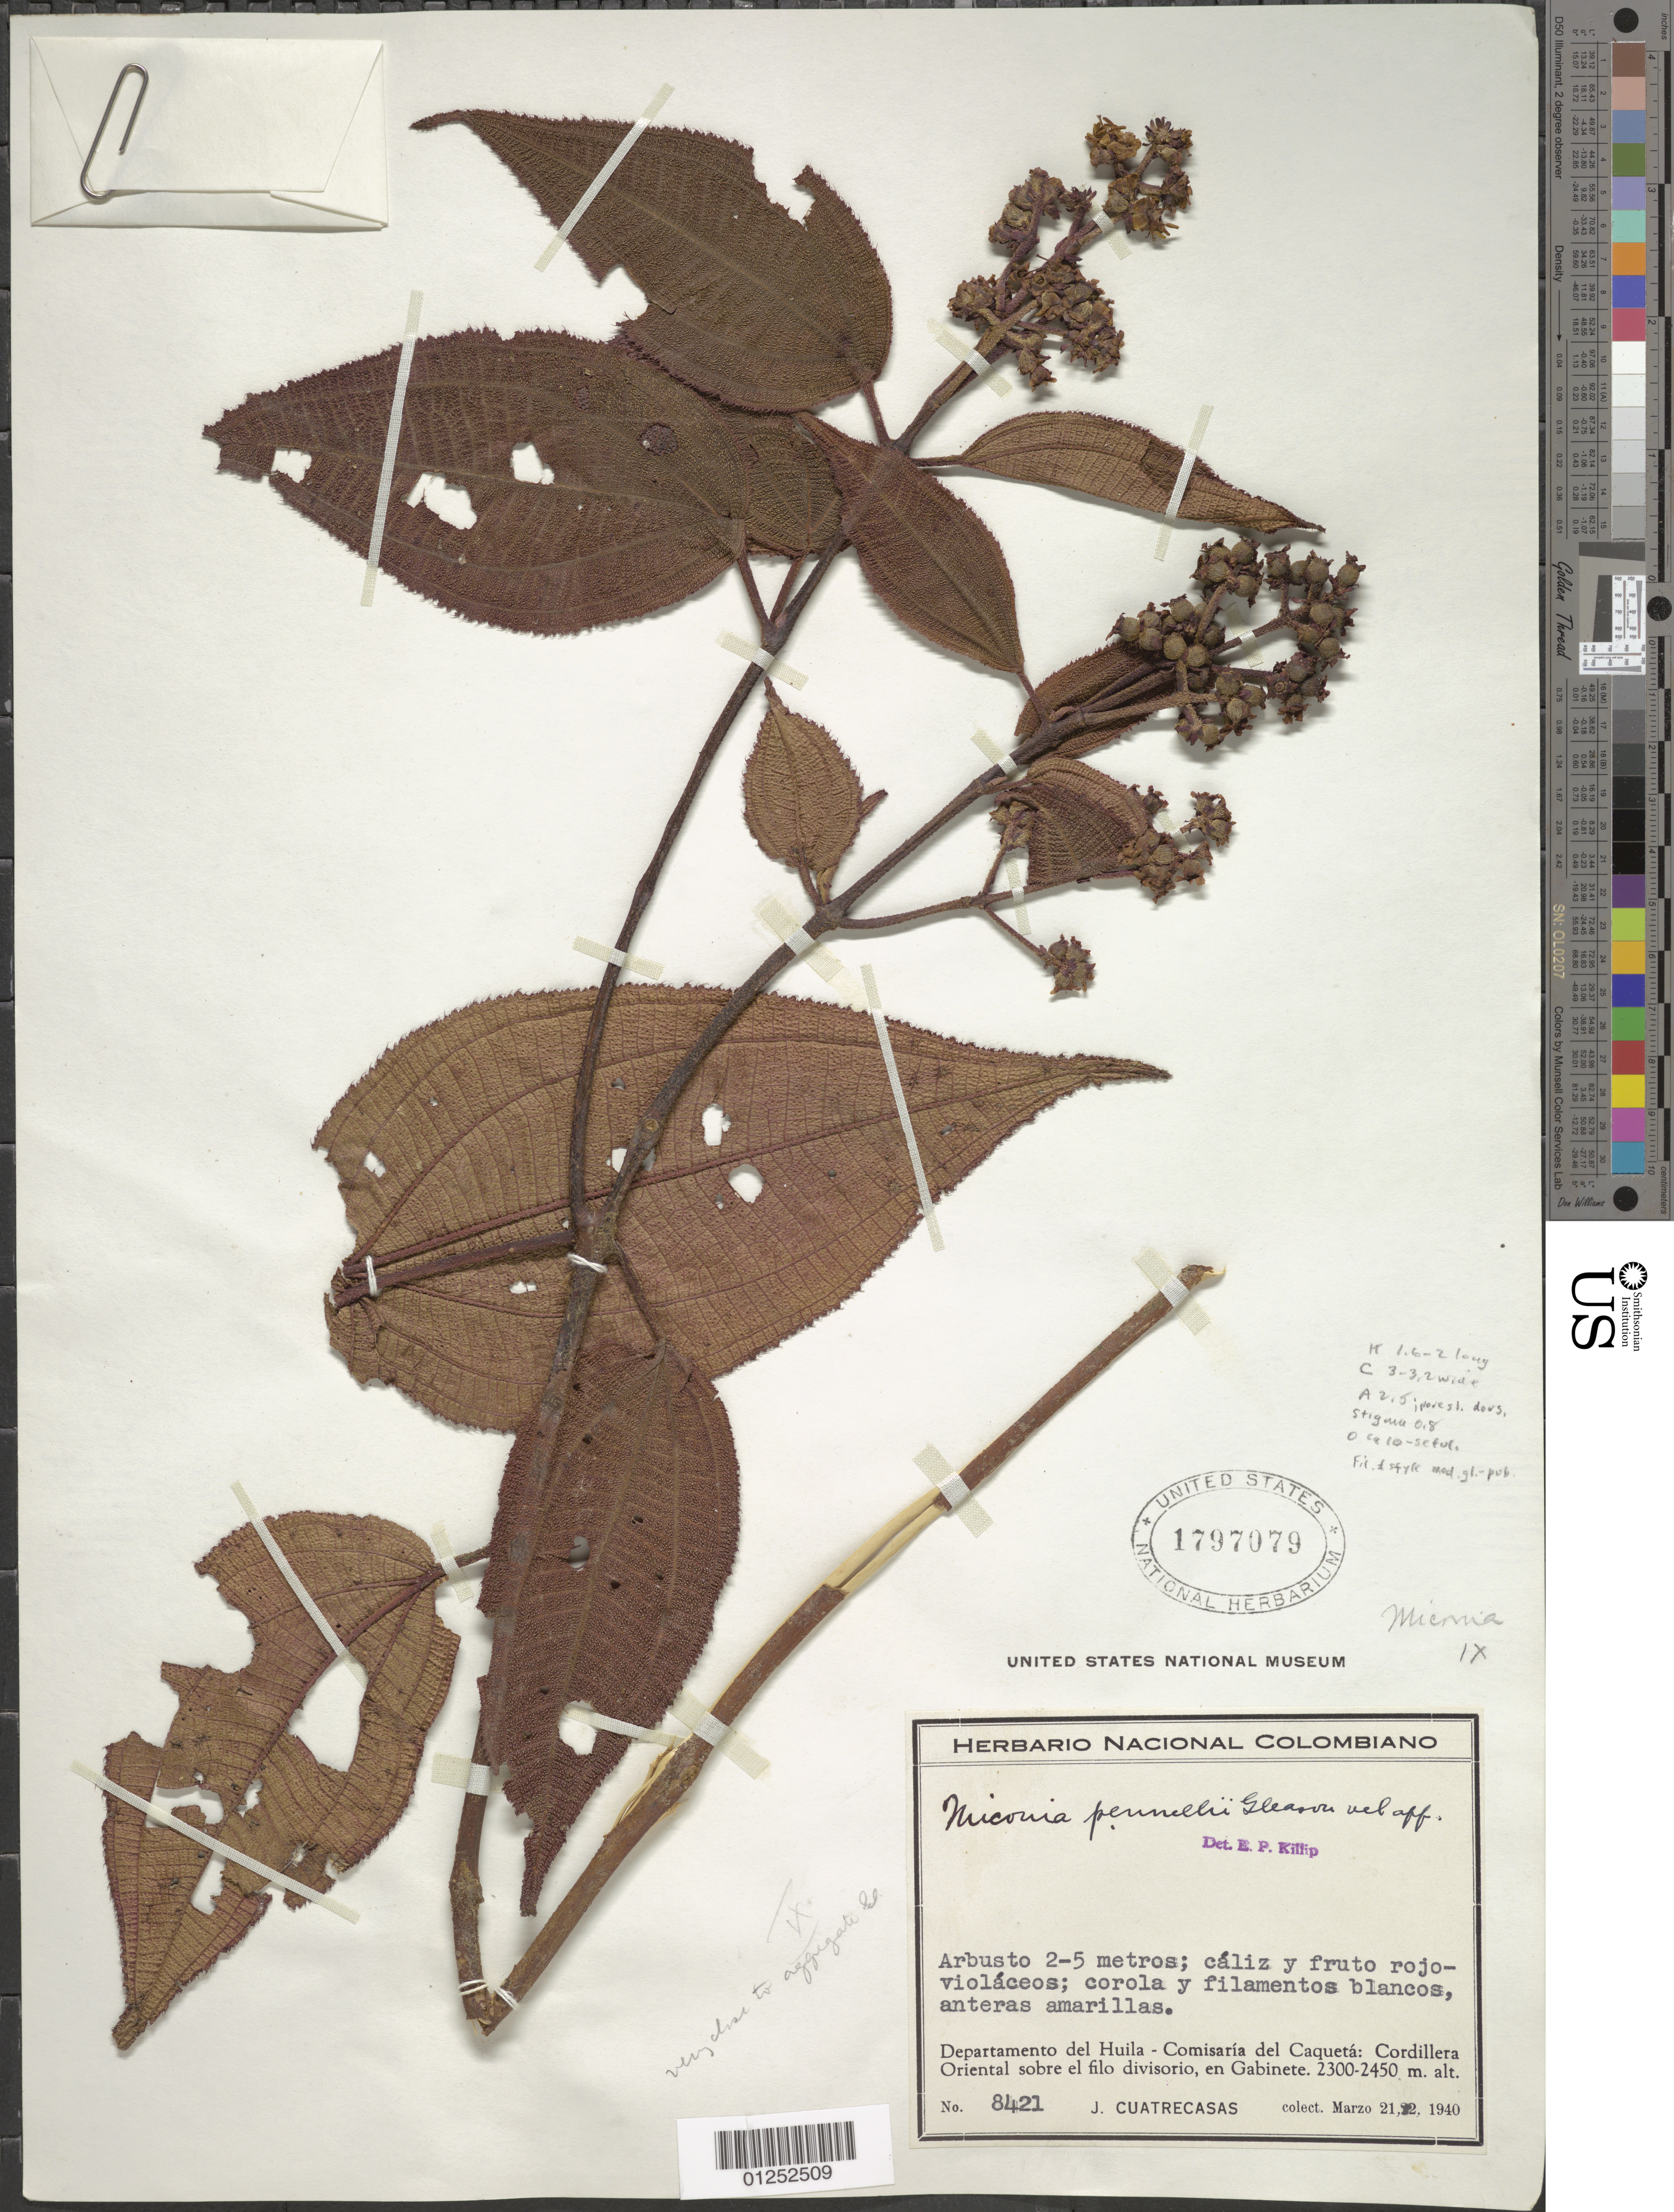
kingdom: Plantae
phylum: Tracheophyta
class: Magnoliopsida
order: Myrtales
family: Melastomataceae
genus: Miconia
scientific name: Miconia asperrima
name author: Triana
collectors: J. Cuatrecasas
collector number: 8421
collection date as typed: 21 Mar 1940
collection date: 1940-03-21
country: Colombia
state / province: Huila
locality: Comisaria del Caqueta, Cordillera Oriental Sobre El Filo Divisorio, en Gabinete.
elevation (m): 2300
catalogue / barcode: US 1797079